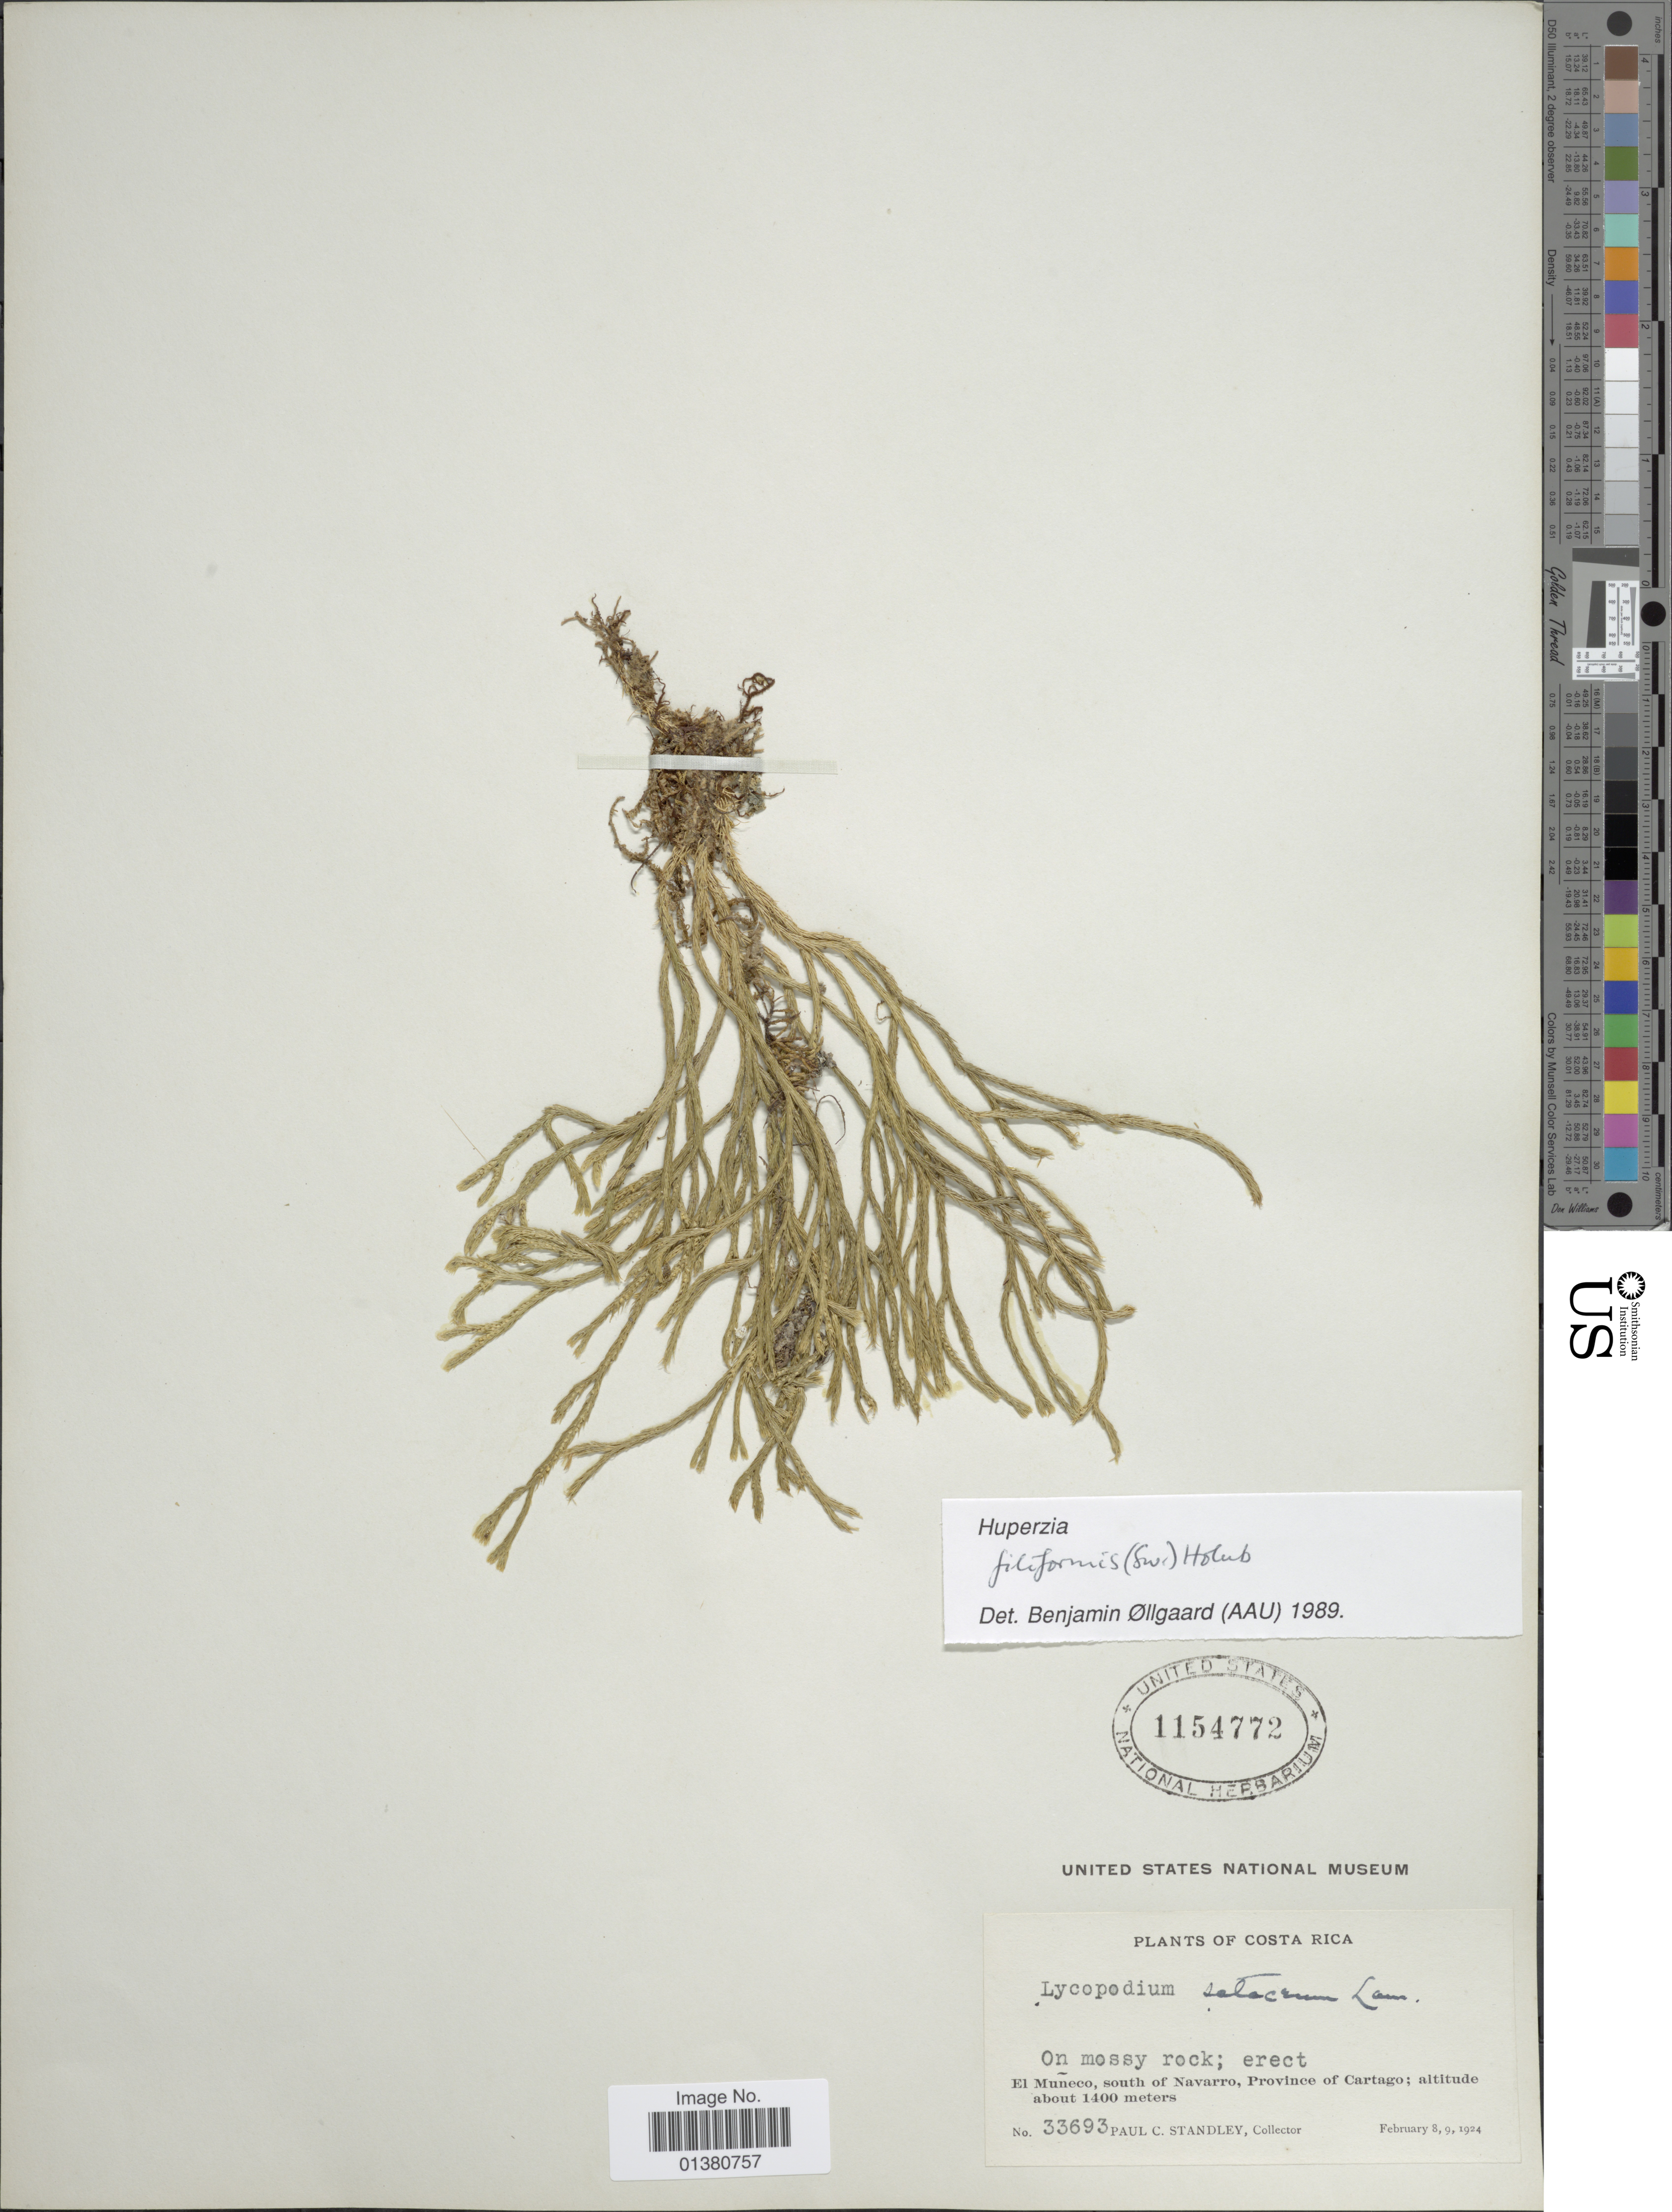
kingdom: Plantae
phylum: Tracheophyta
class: Lycopodiopsida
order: Lycopodiales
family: Lycopodiaceae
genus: Phlegmariurus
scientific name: Phlegmariurus filiformis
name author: (Sw.) W.H. Wagner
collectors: P. C. Standley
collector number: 33693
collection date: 1924-02-08/1924-02-09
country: Costa Rica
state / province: Cartago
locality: El Muñeco, south of Navarro, province of Cartago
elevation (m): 1400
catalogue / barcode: US 1154772